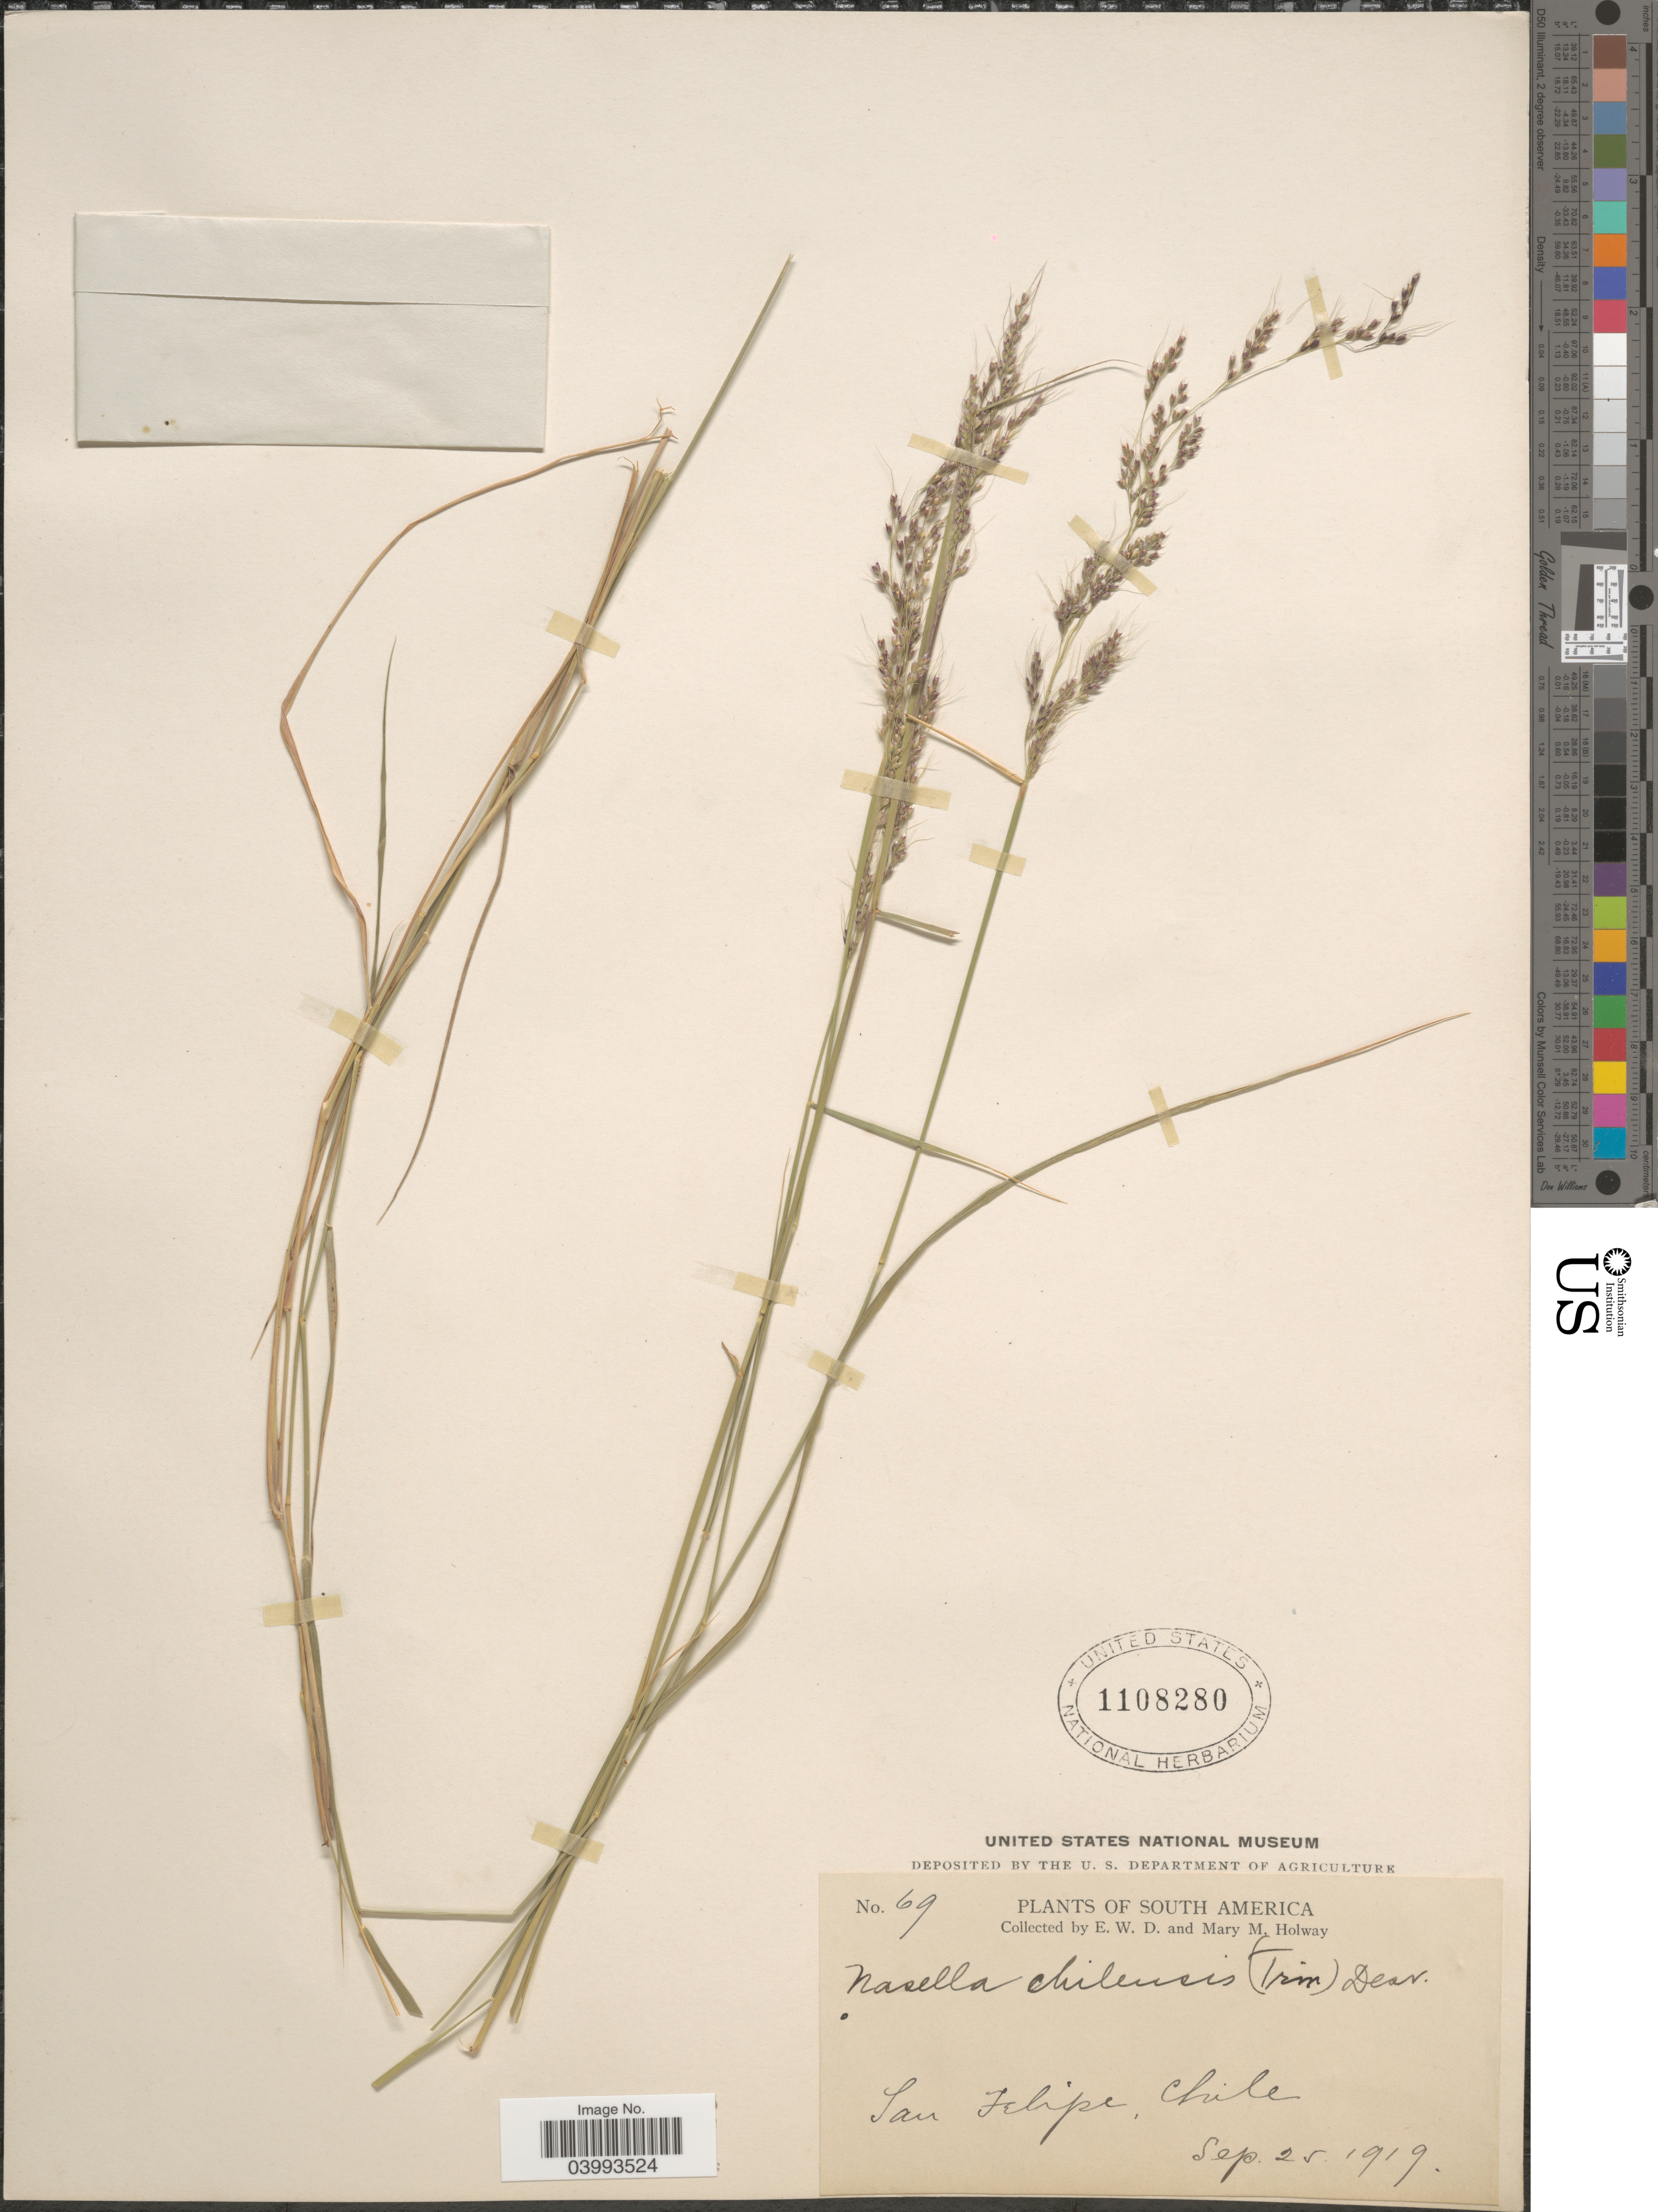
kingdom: Plantae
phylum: Tracheophyta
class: Liliopsida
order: Poales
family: Poaceae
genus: Nassella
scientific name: Nassella chilensis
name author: (Trin.) É. Desv.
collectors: E. W. D. Holway & M. M. Holway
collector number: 69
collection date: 1919-09-25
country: Chile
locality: San Felipe.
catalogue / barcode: US 1108280